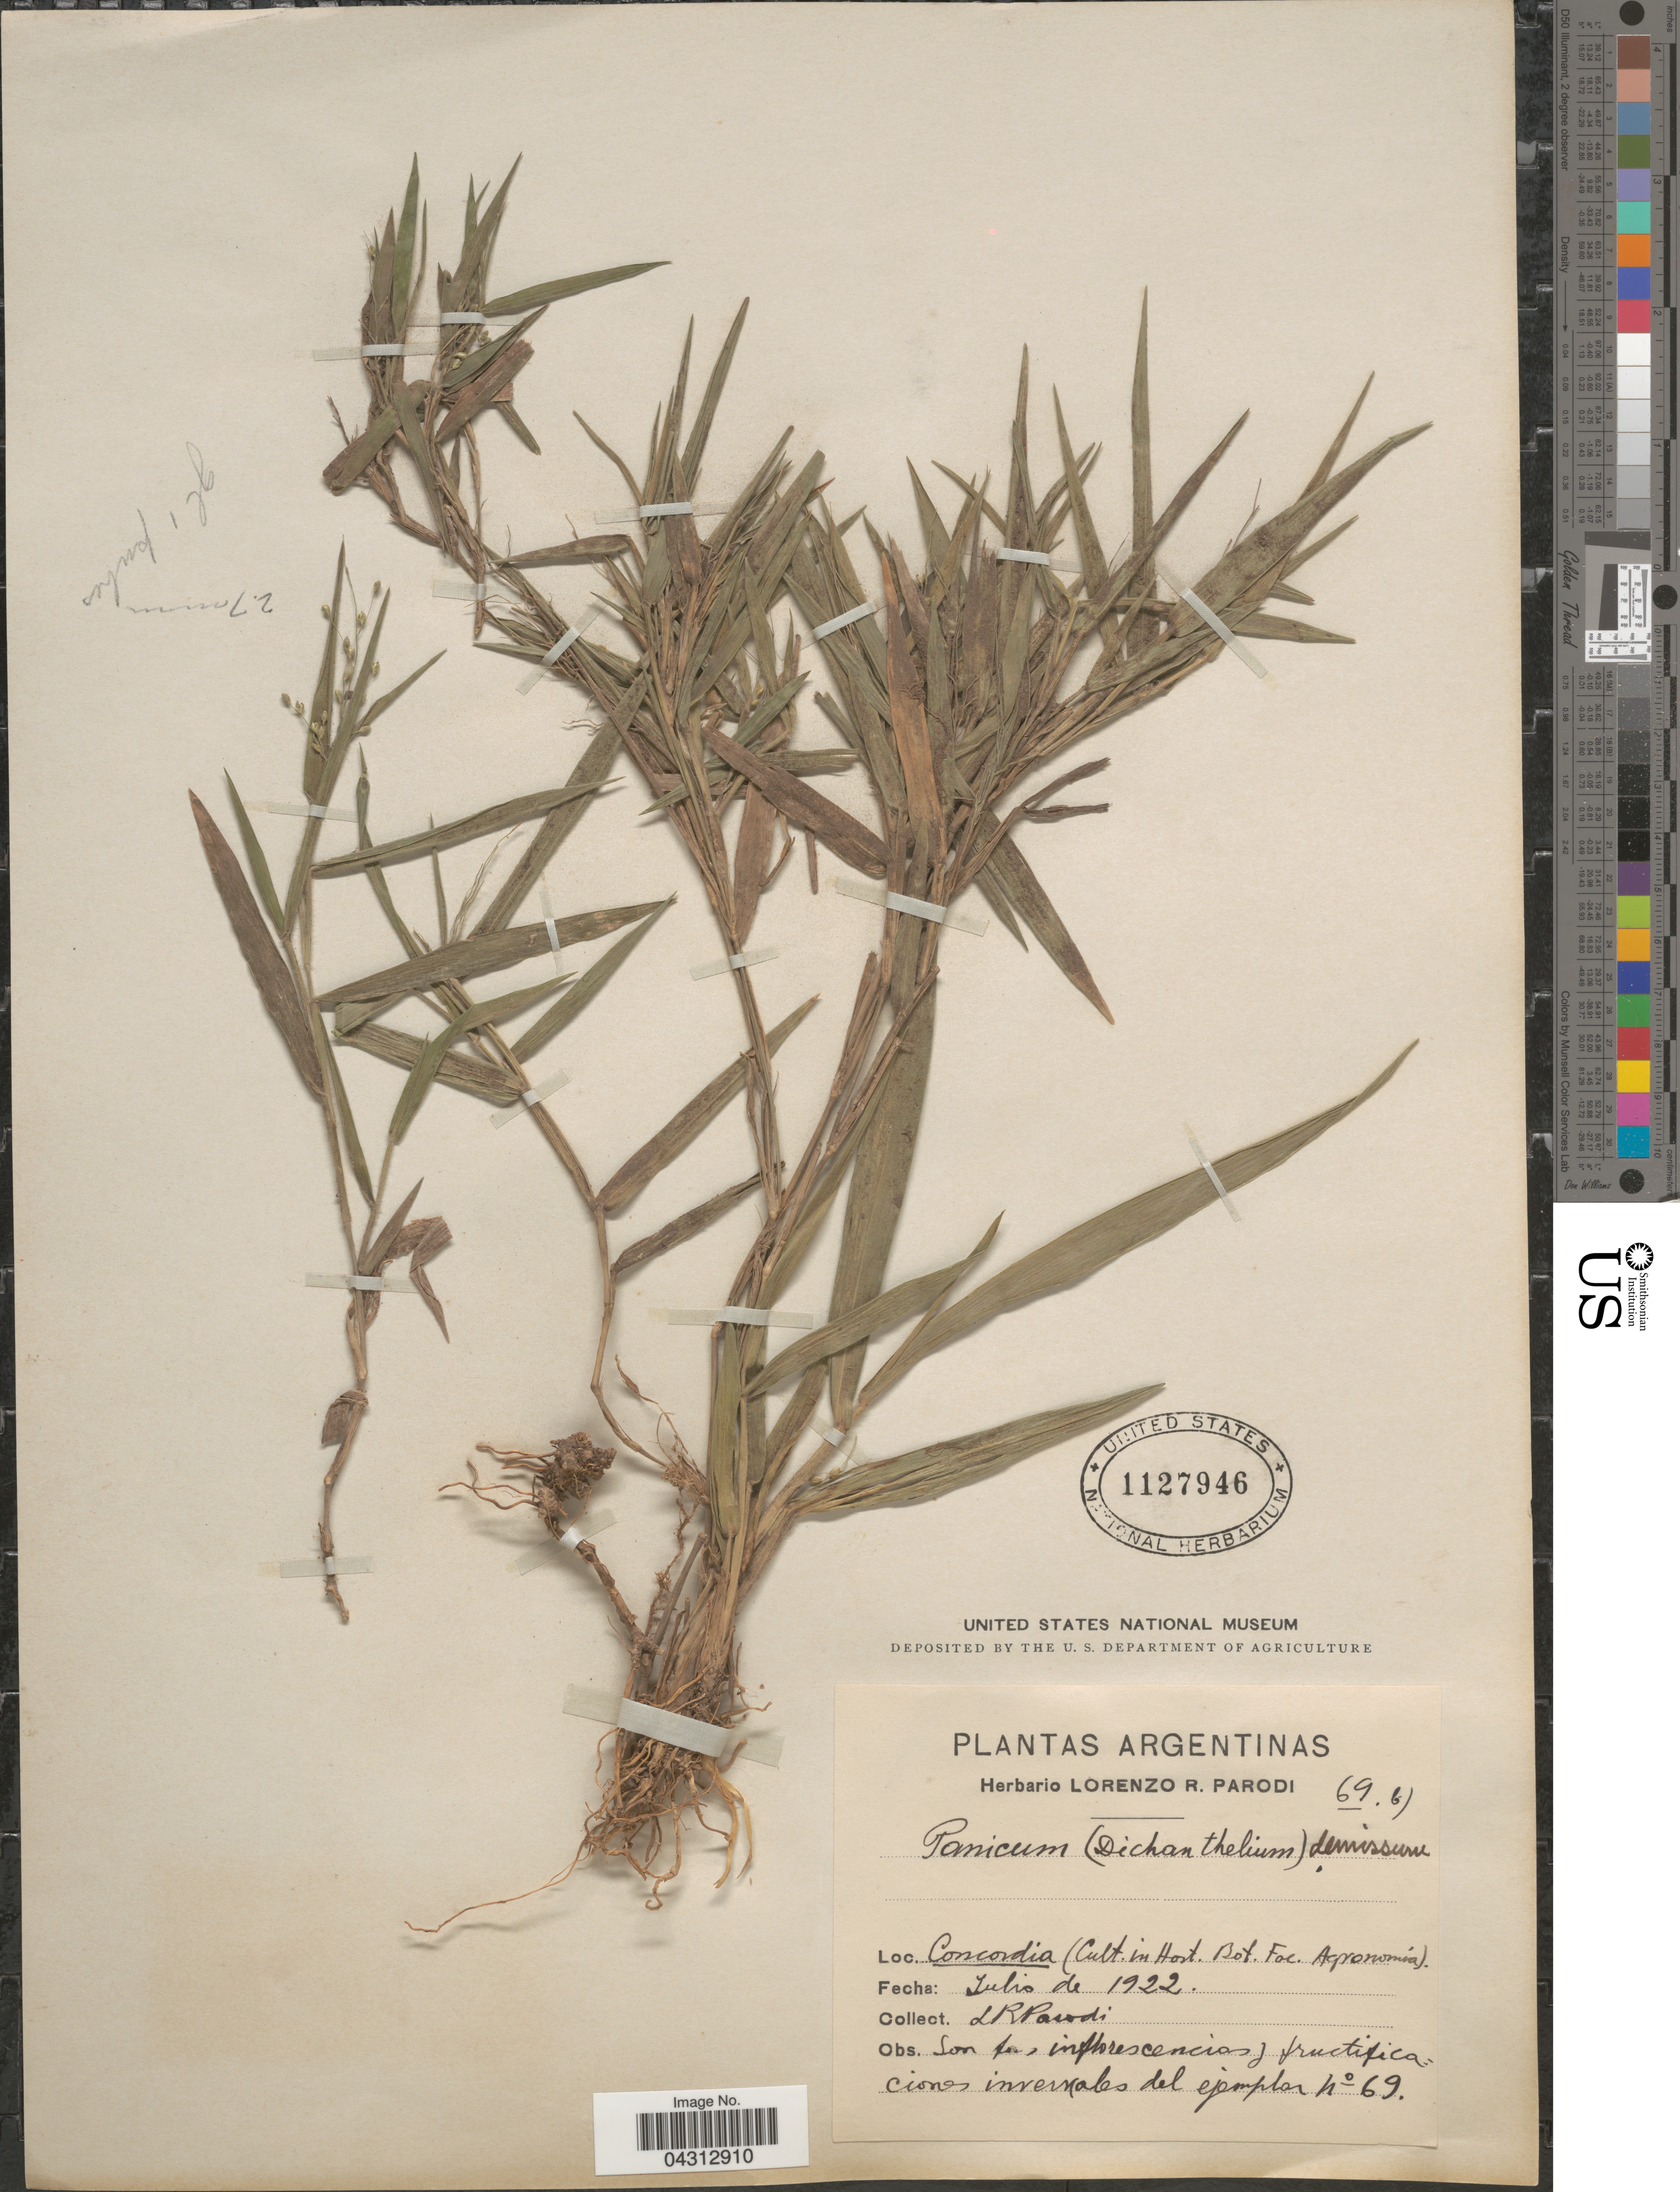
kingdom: Plantae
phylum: Tracheophyta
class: Liliopsida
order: Poales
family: Poaceae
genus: Dichanthelium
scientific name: Dichanthelium sabulorum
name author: (Lam.) Gould & C.A. Clark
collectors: L. R. Parodi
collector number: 69b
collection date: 1922-07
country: Argentina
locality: Concordia (Cult in Hort. Bot. Fac. Agronomia).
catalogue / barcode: US 1127946